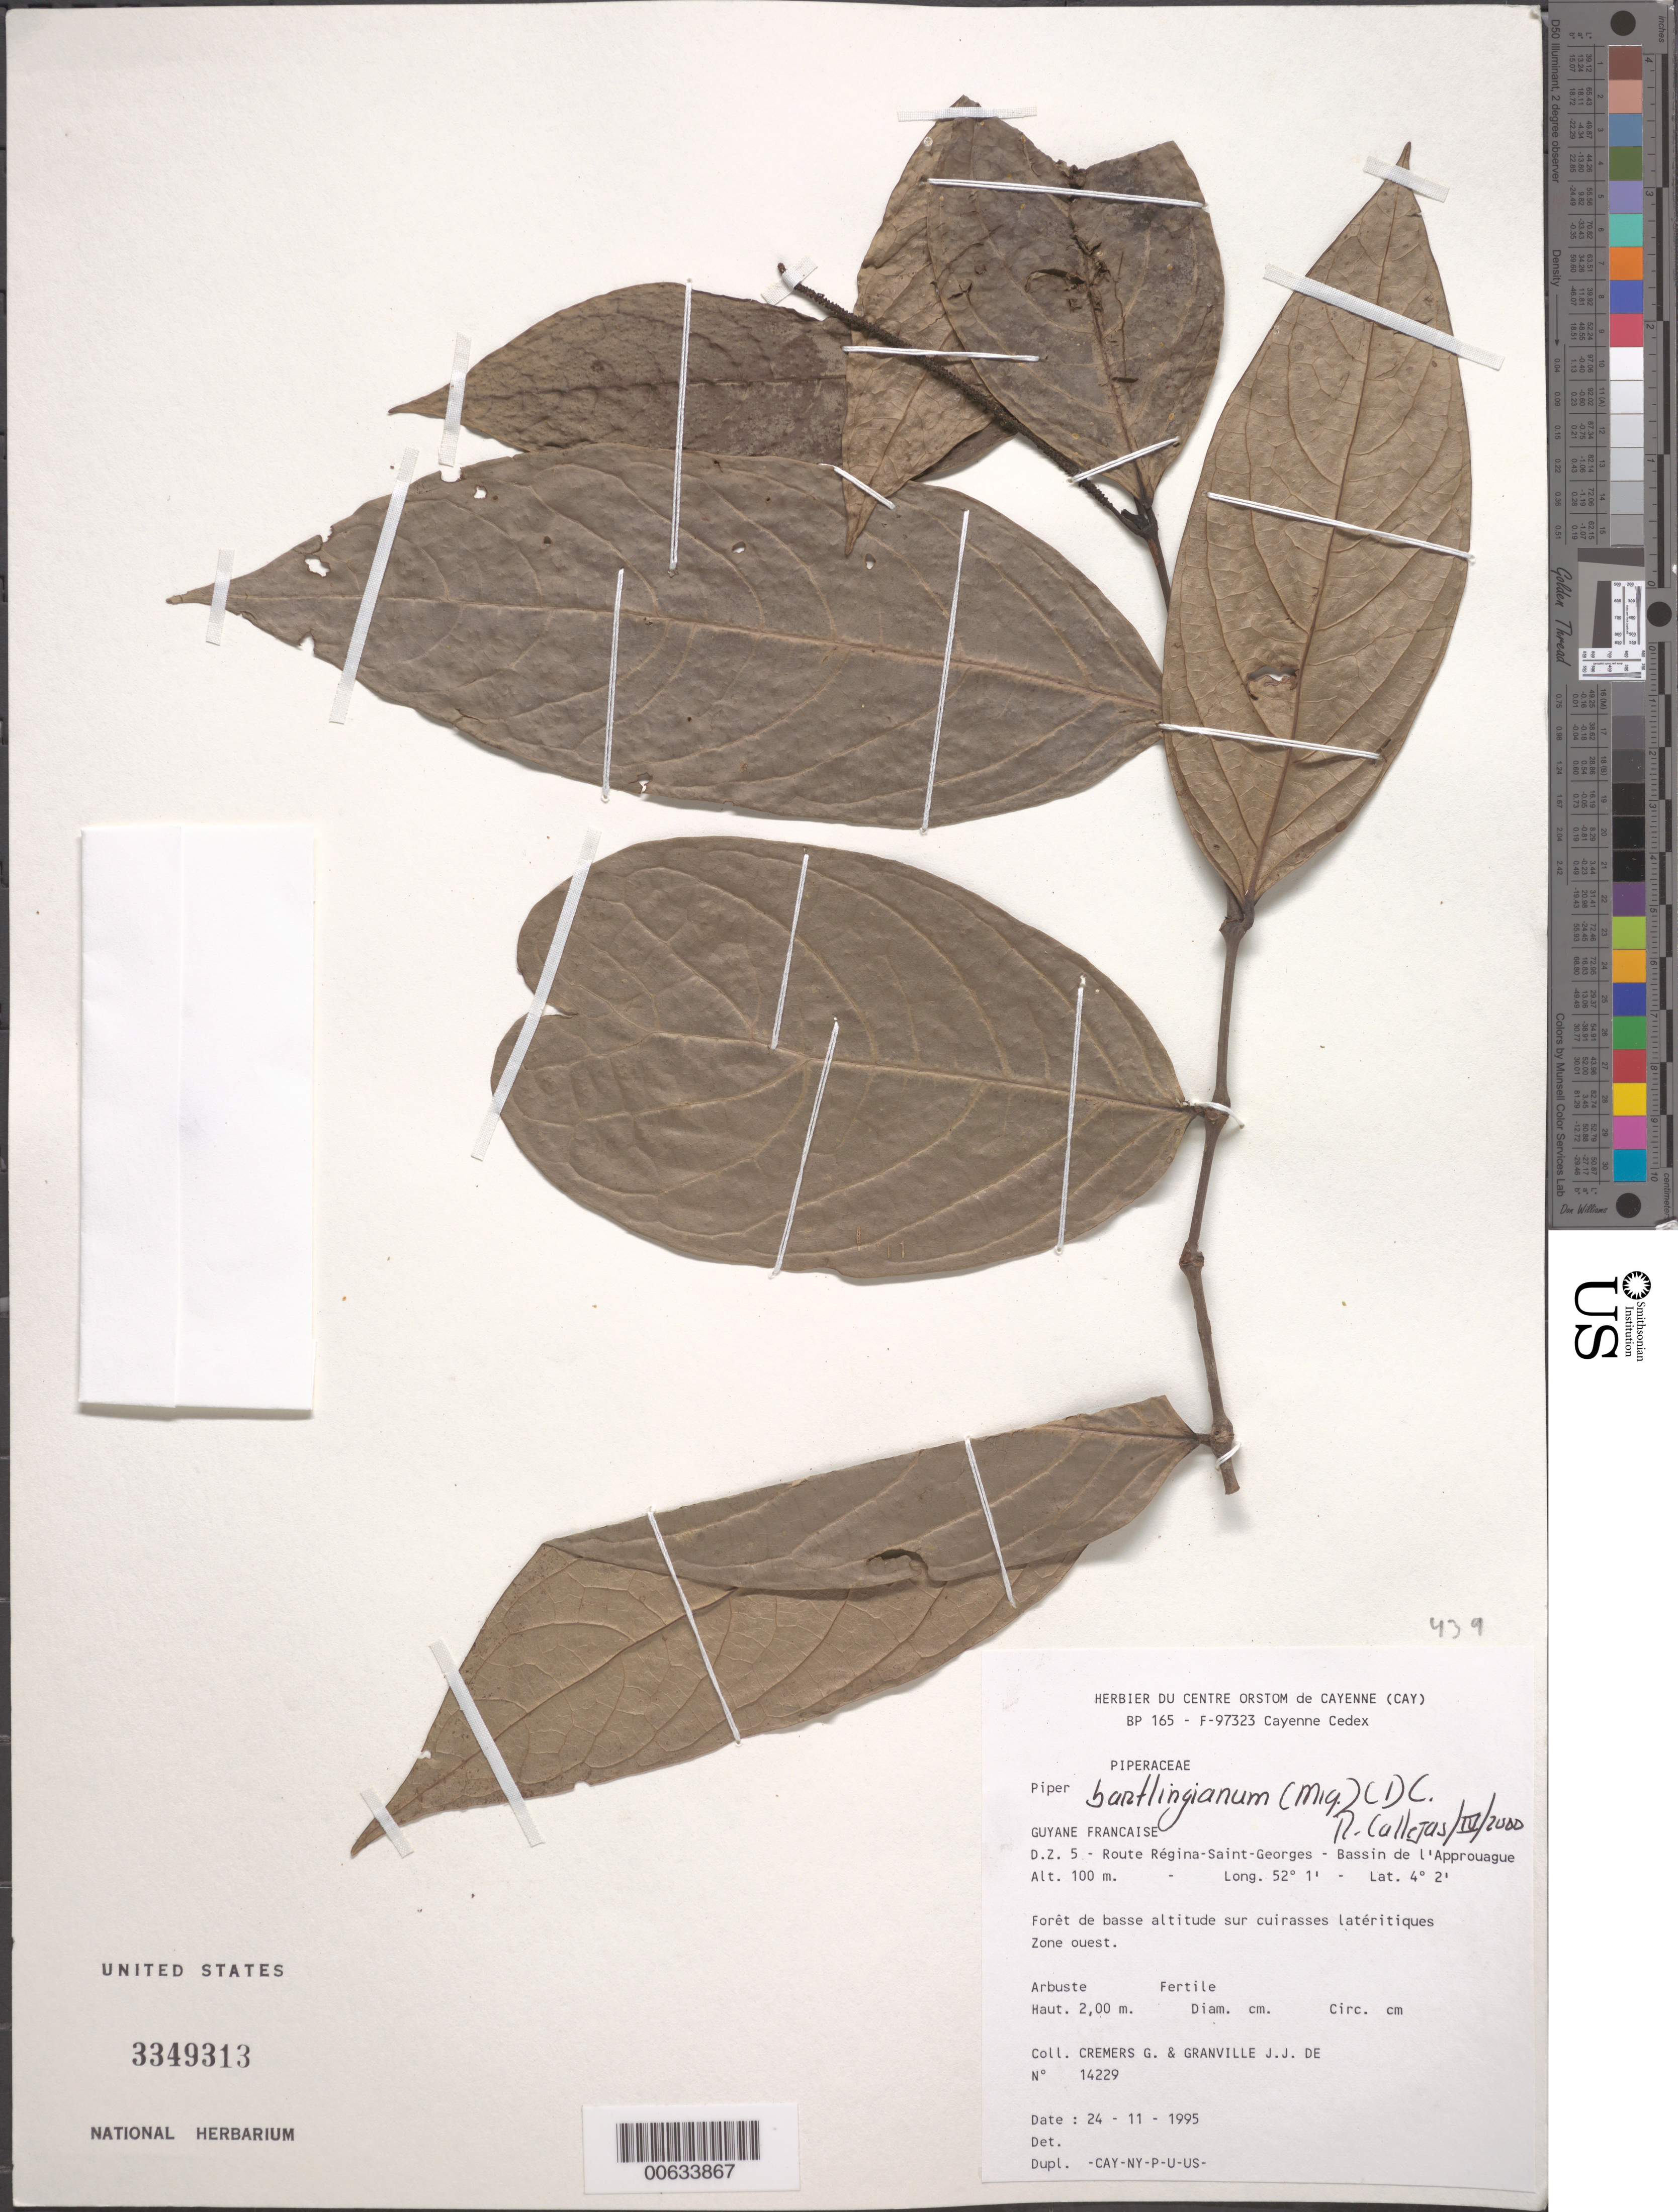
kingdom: Plantae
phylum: Tracheophyta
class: Magnoliopsida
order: Piperales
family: Piperaceae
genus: Piper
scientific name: Piper bartlingianum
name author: (Miq.) C. DC.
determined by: Callejas, Ricardo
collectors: G. Cremers & J.-J. de Granville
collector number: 14229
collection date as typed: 24-Nov-95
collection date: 1995-11-24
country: French Guiana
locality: Route Regina-Saint-Georges, D.Z. 5, Bassin de l'Approuague, zone ouest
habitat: Forêt de basse altitude sur cuirasses latéritiques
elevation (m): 100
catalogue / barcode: US 3349313